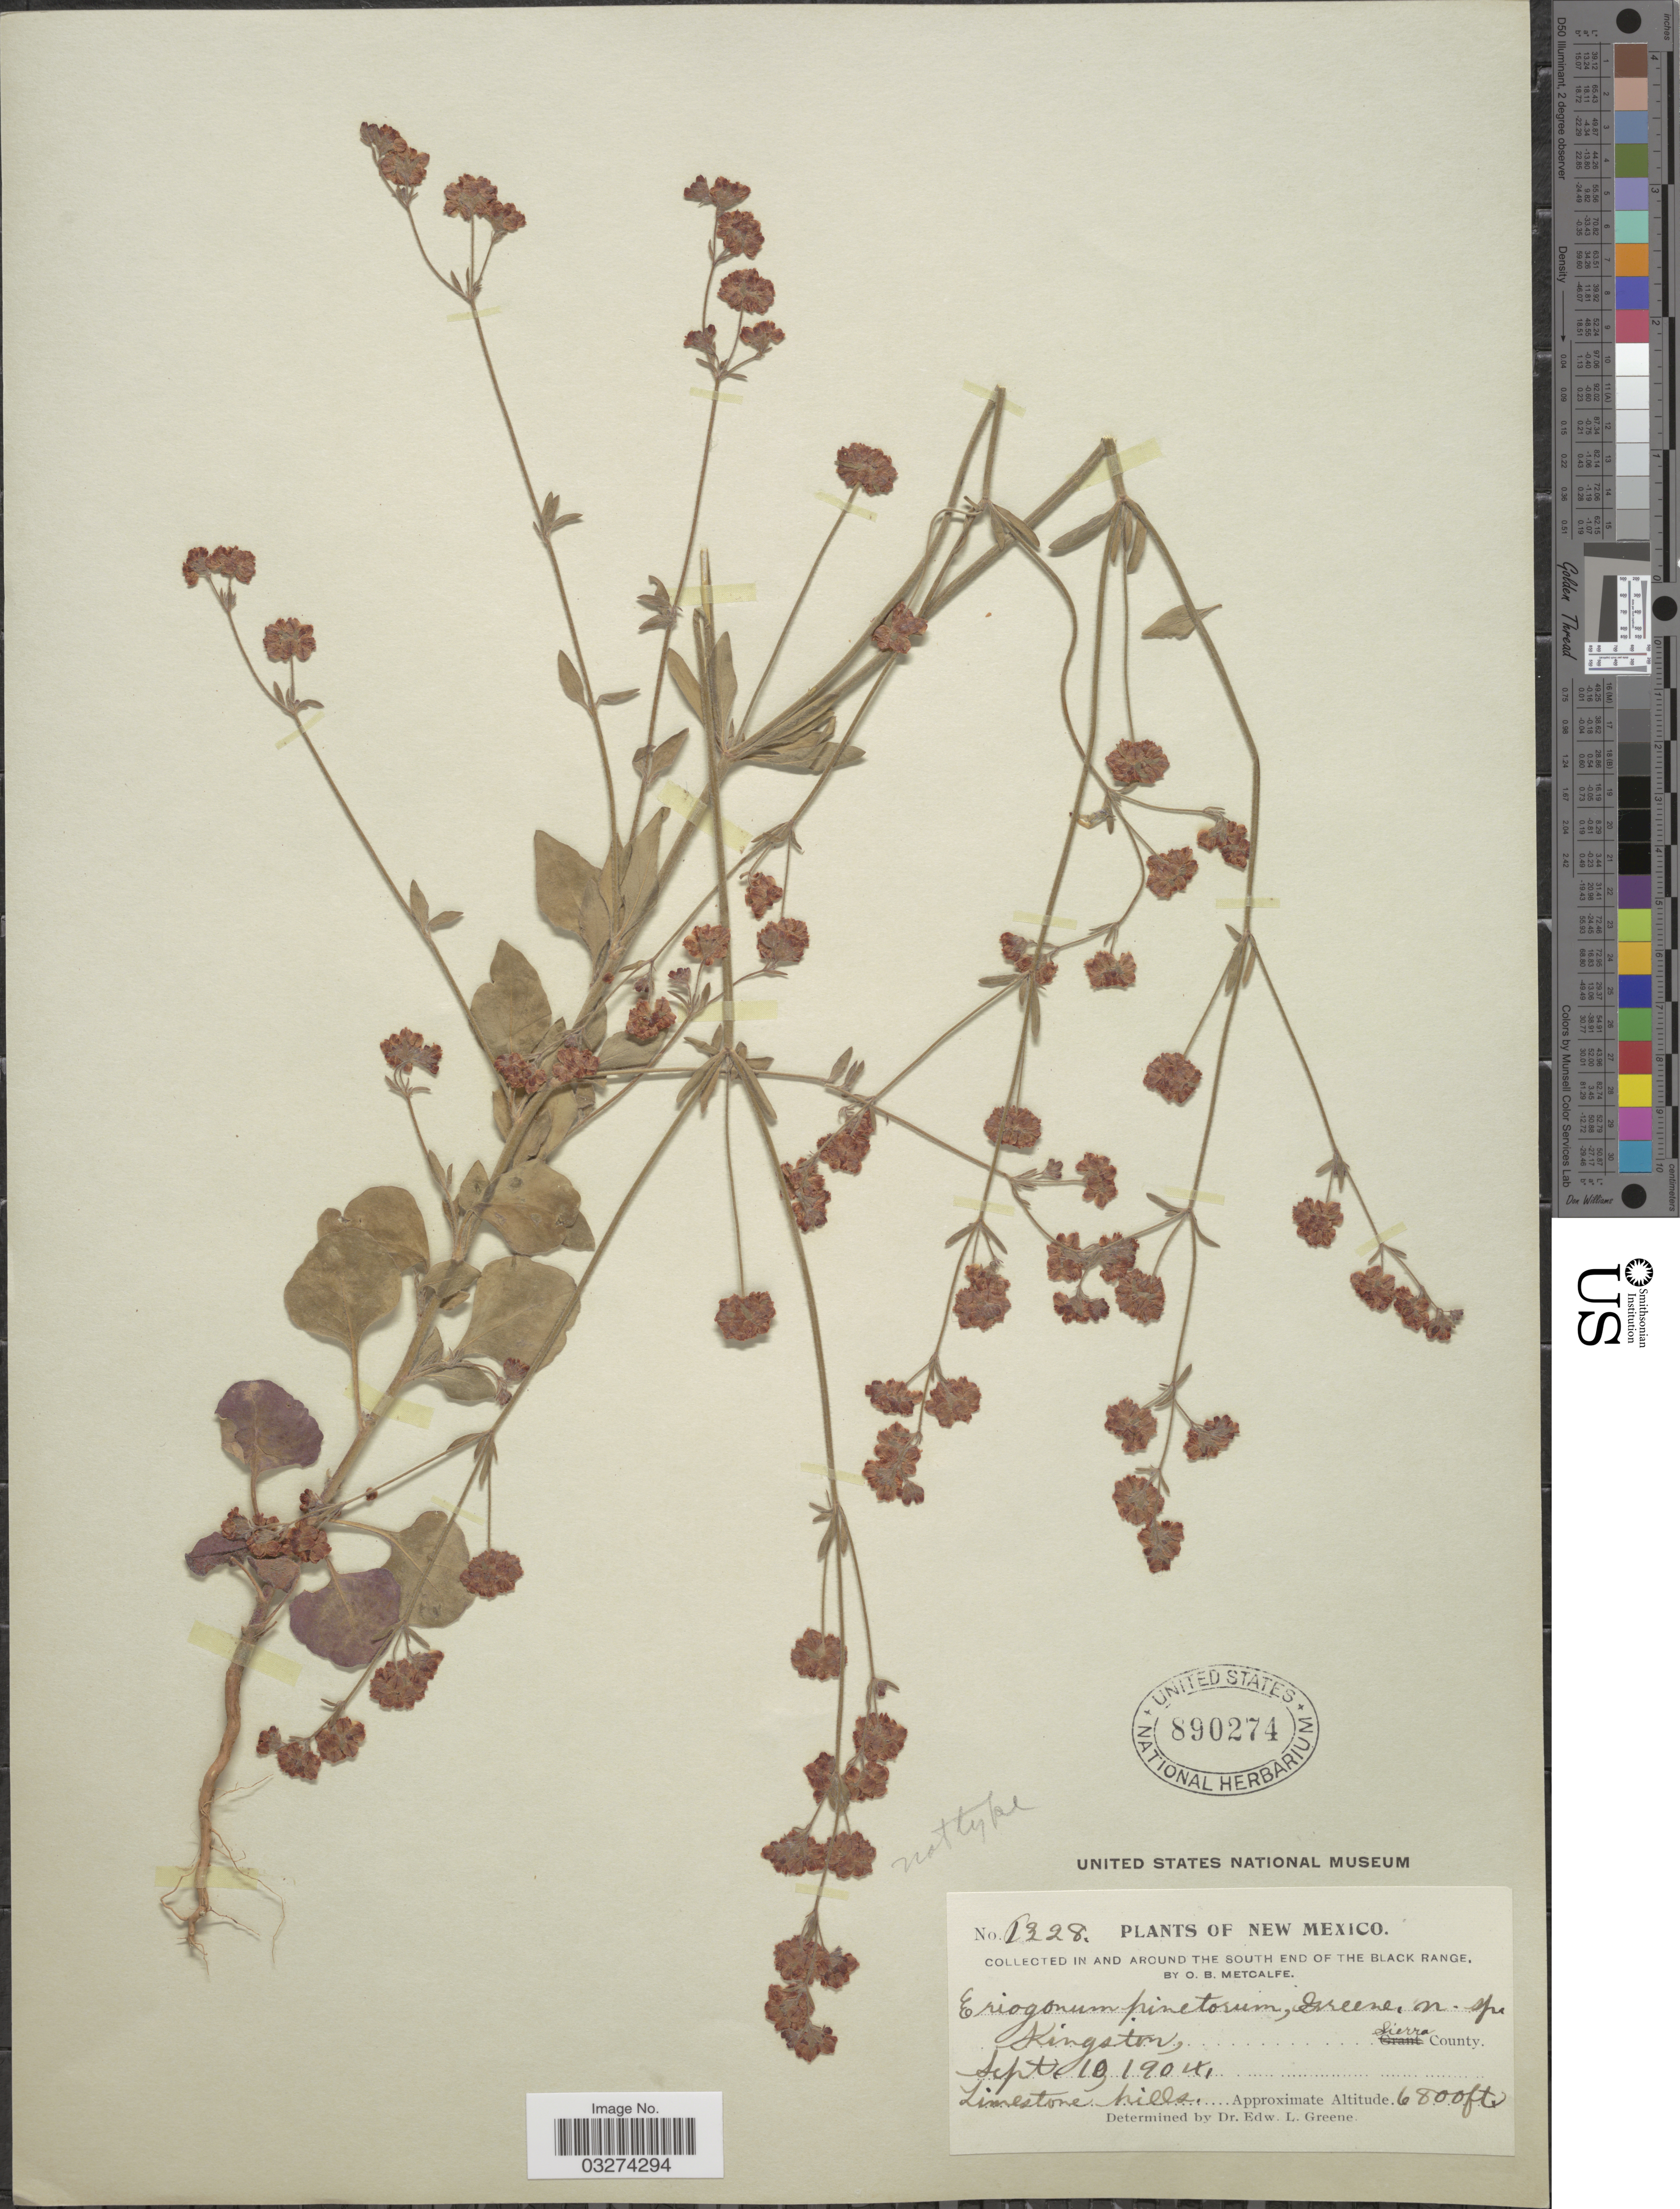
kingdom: Plantae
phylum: Tracheophyta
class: Magnoliopsida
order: Caryophyllales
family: Polygonaceae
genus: Eriogonum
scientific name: Eriogonum abertianum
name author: Torr.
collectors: O. B. Metcalfe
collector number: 1328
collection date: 1904-09-10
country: United States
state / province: New Mexico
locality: In and around the South and end of the Black Range, Kingston, Sierra County.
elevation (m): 2073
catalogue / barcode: US 890274